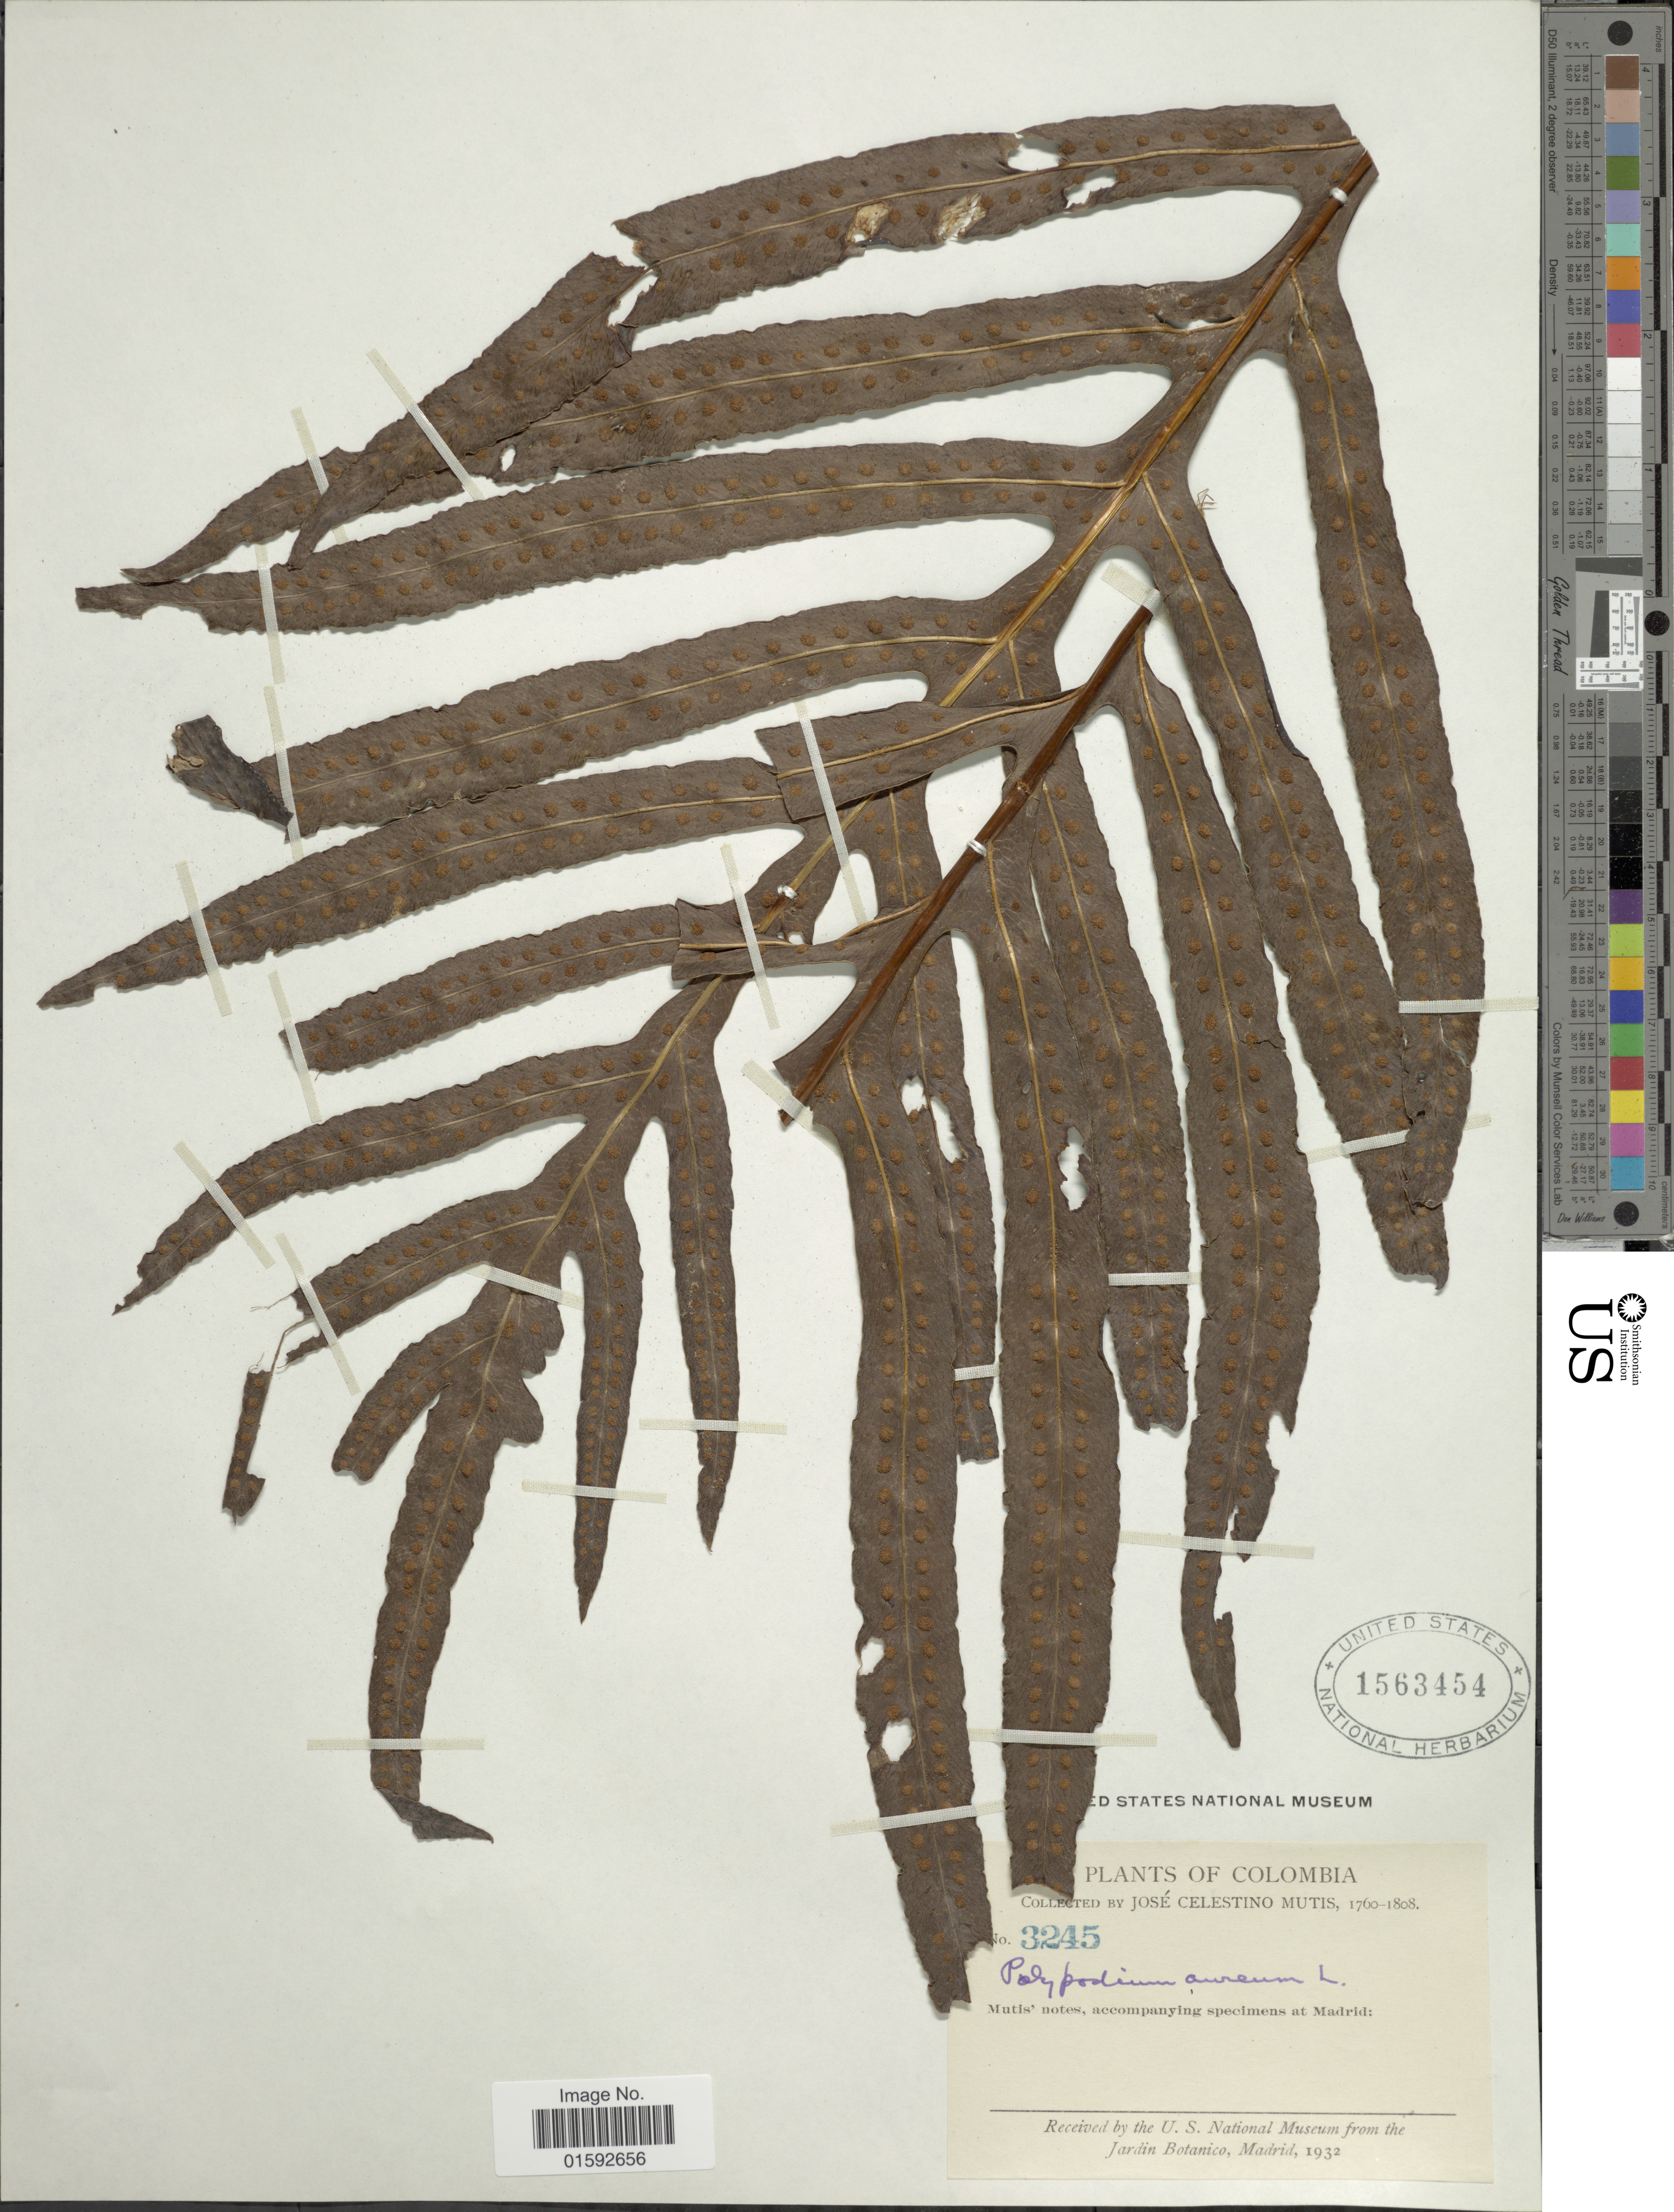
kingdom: Plantae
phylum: Tracheophyta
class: Polypodiopsida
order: Polypodiales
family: Polypodiaceae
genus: Phlebodium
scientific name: Phlebodium pseudoaureum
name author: (Cav.) Lellinger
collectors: J. C. B. Mutis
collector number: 3245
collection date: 1760/1808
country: Colombia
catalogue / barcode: US 1563454